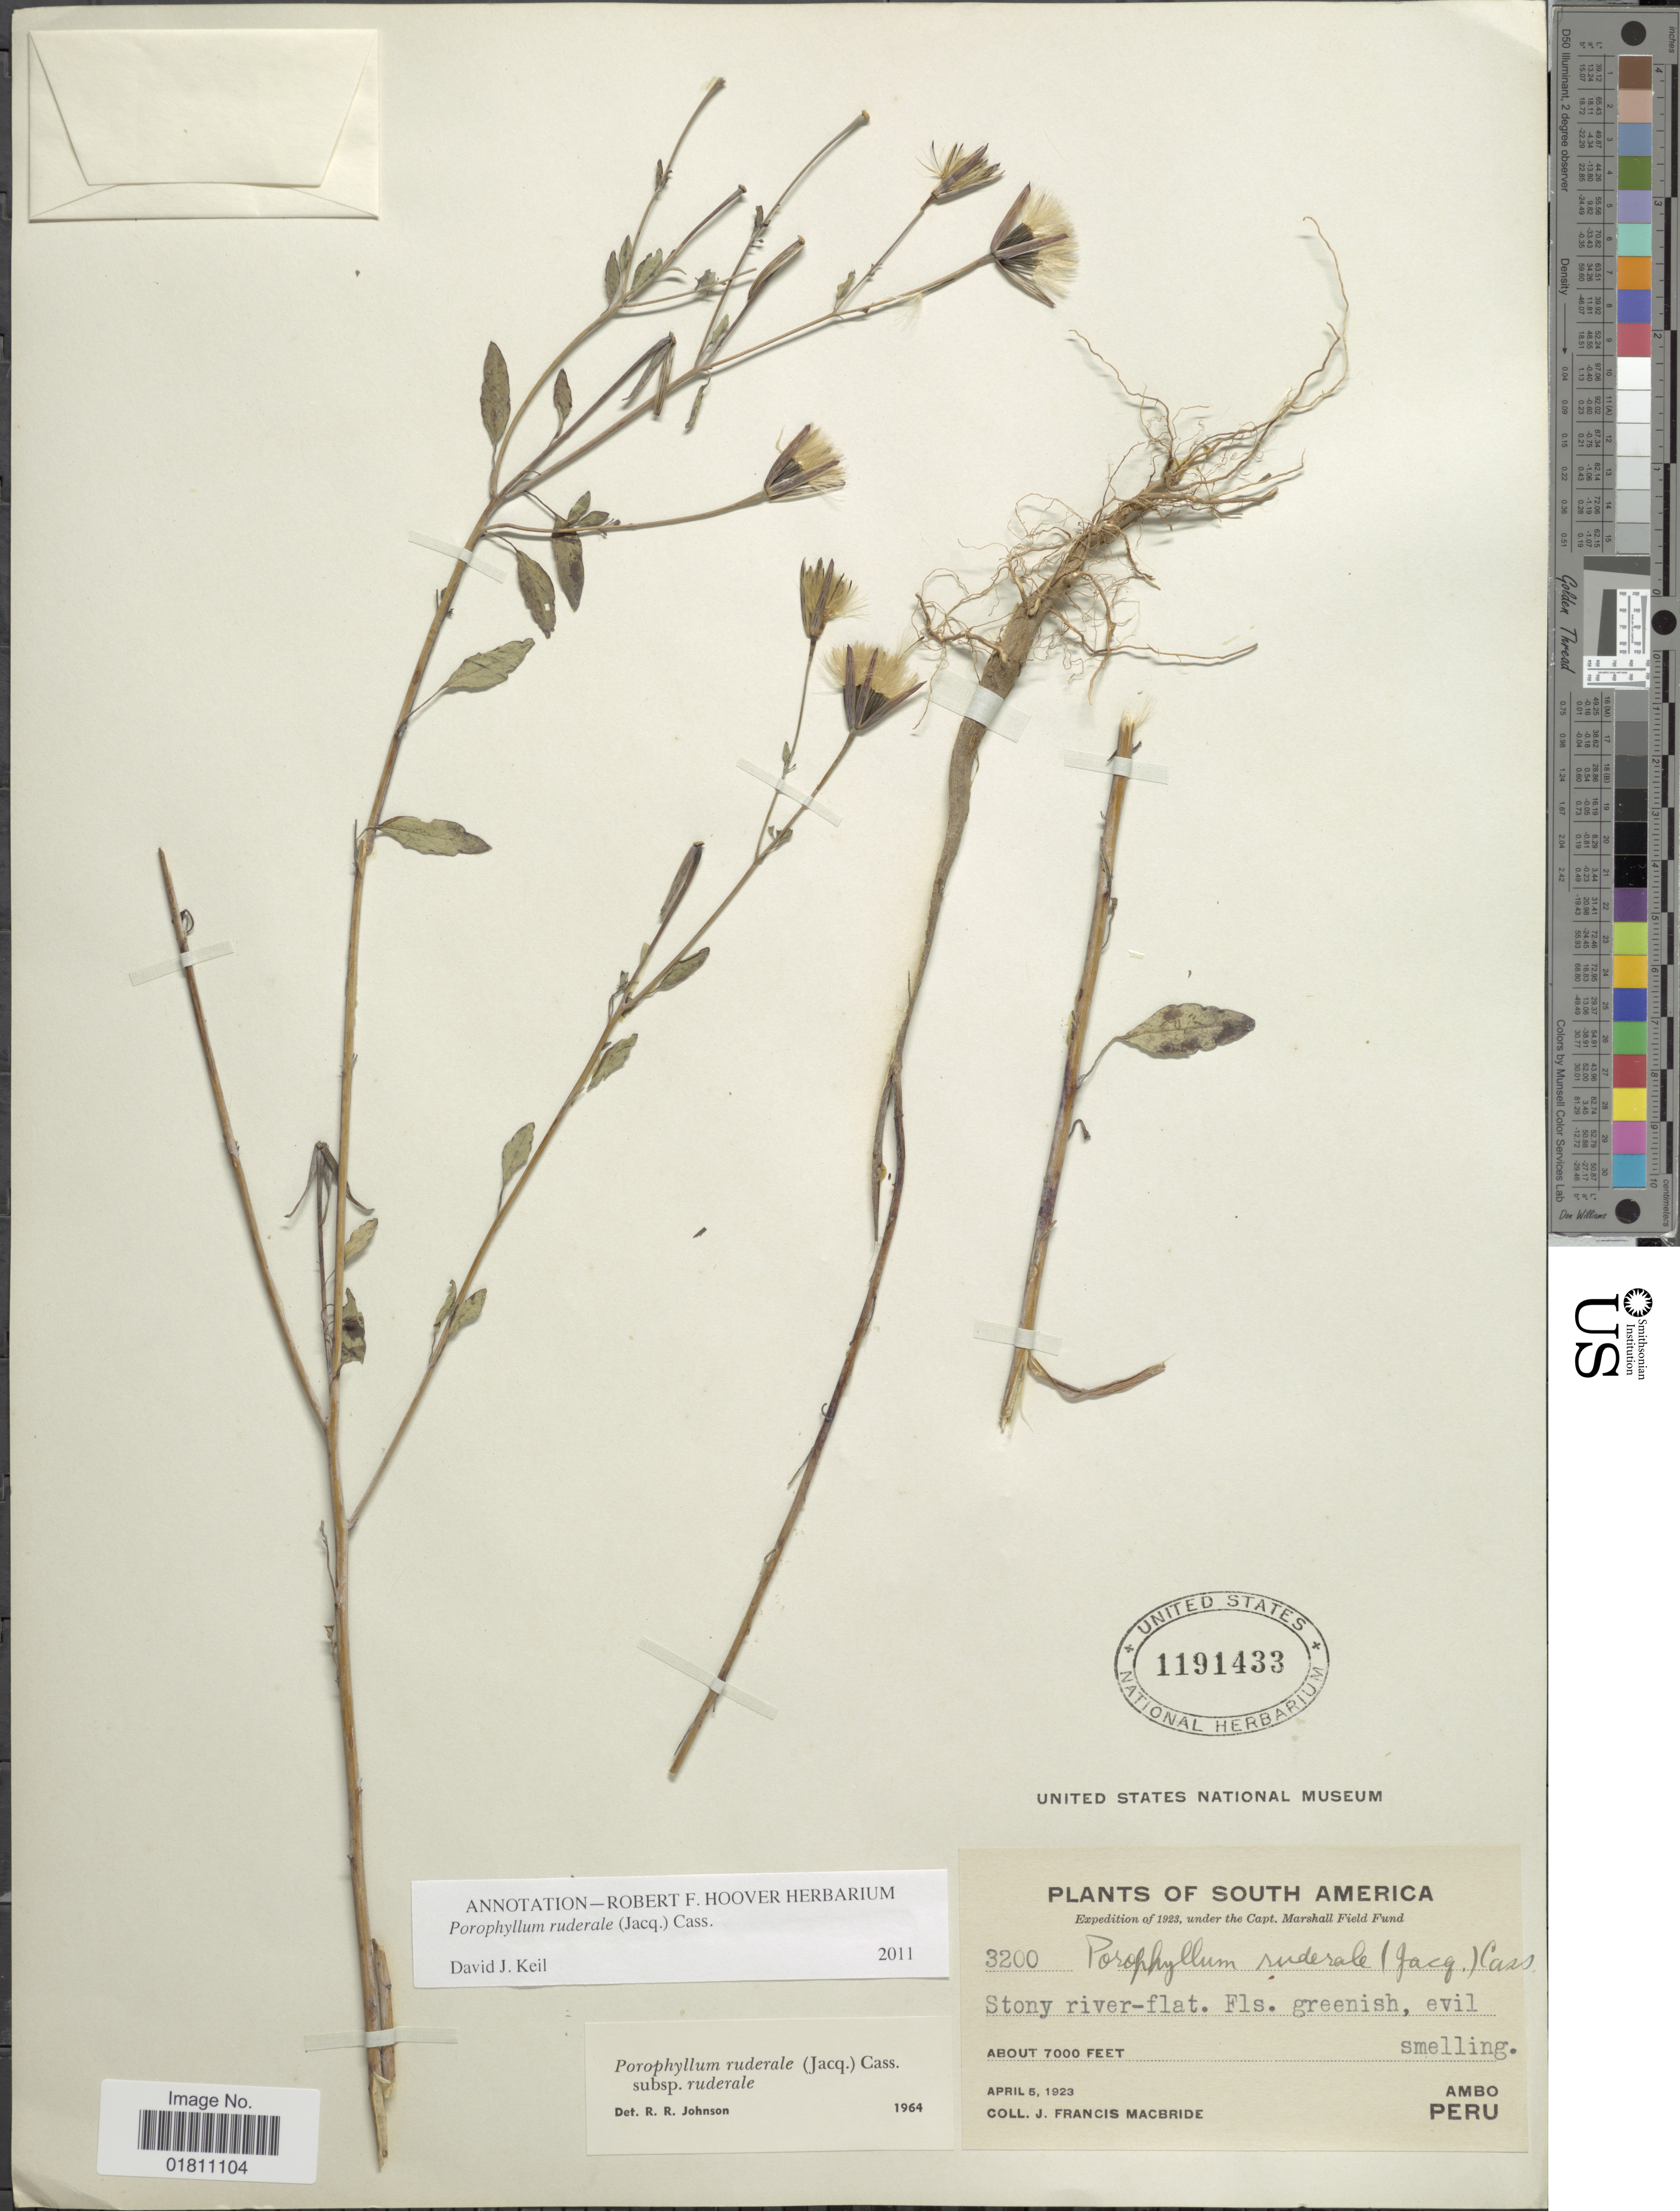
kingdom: Plantae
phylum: Tracheophyta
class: Magnoliopsida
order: Asterales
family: Asteraceae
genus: Porophyllum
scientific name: Porophyllum ruderale subsp. ruderale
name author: (Jacq.) Cass.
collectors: J. F. Macbride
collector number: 3200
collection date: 1923-04-05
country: Peru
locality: Stony river-flat, Ambo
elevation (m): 2134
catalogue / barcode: US 1191433